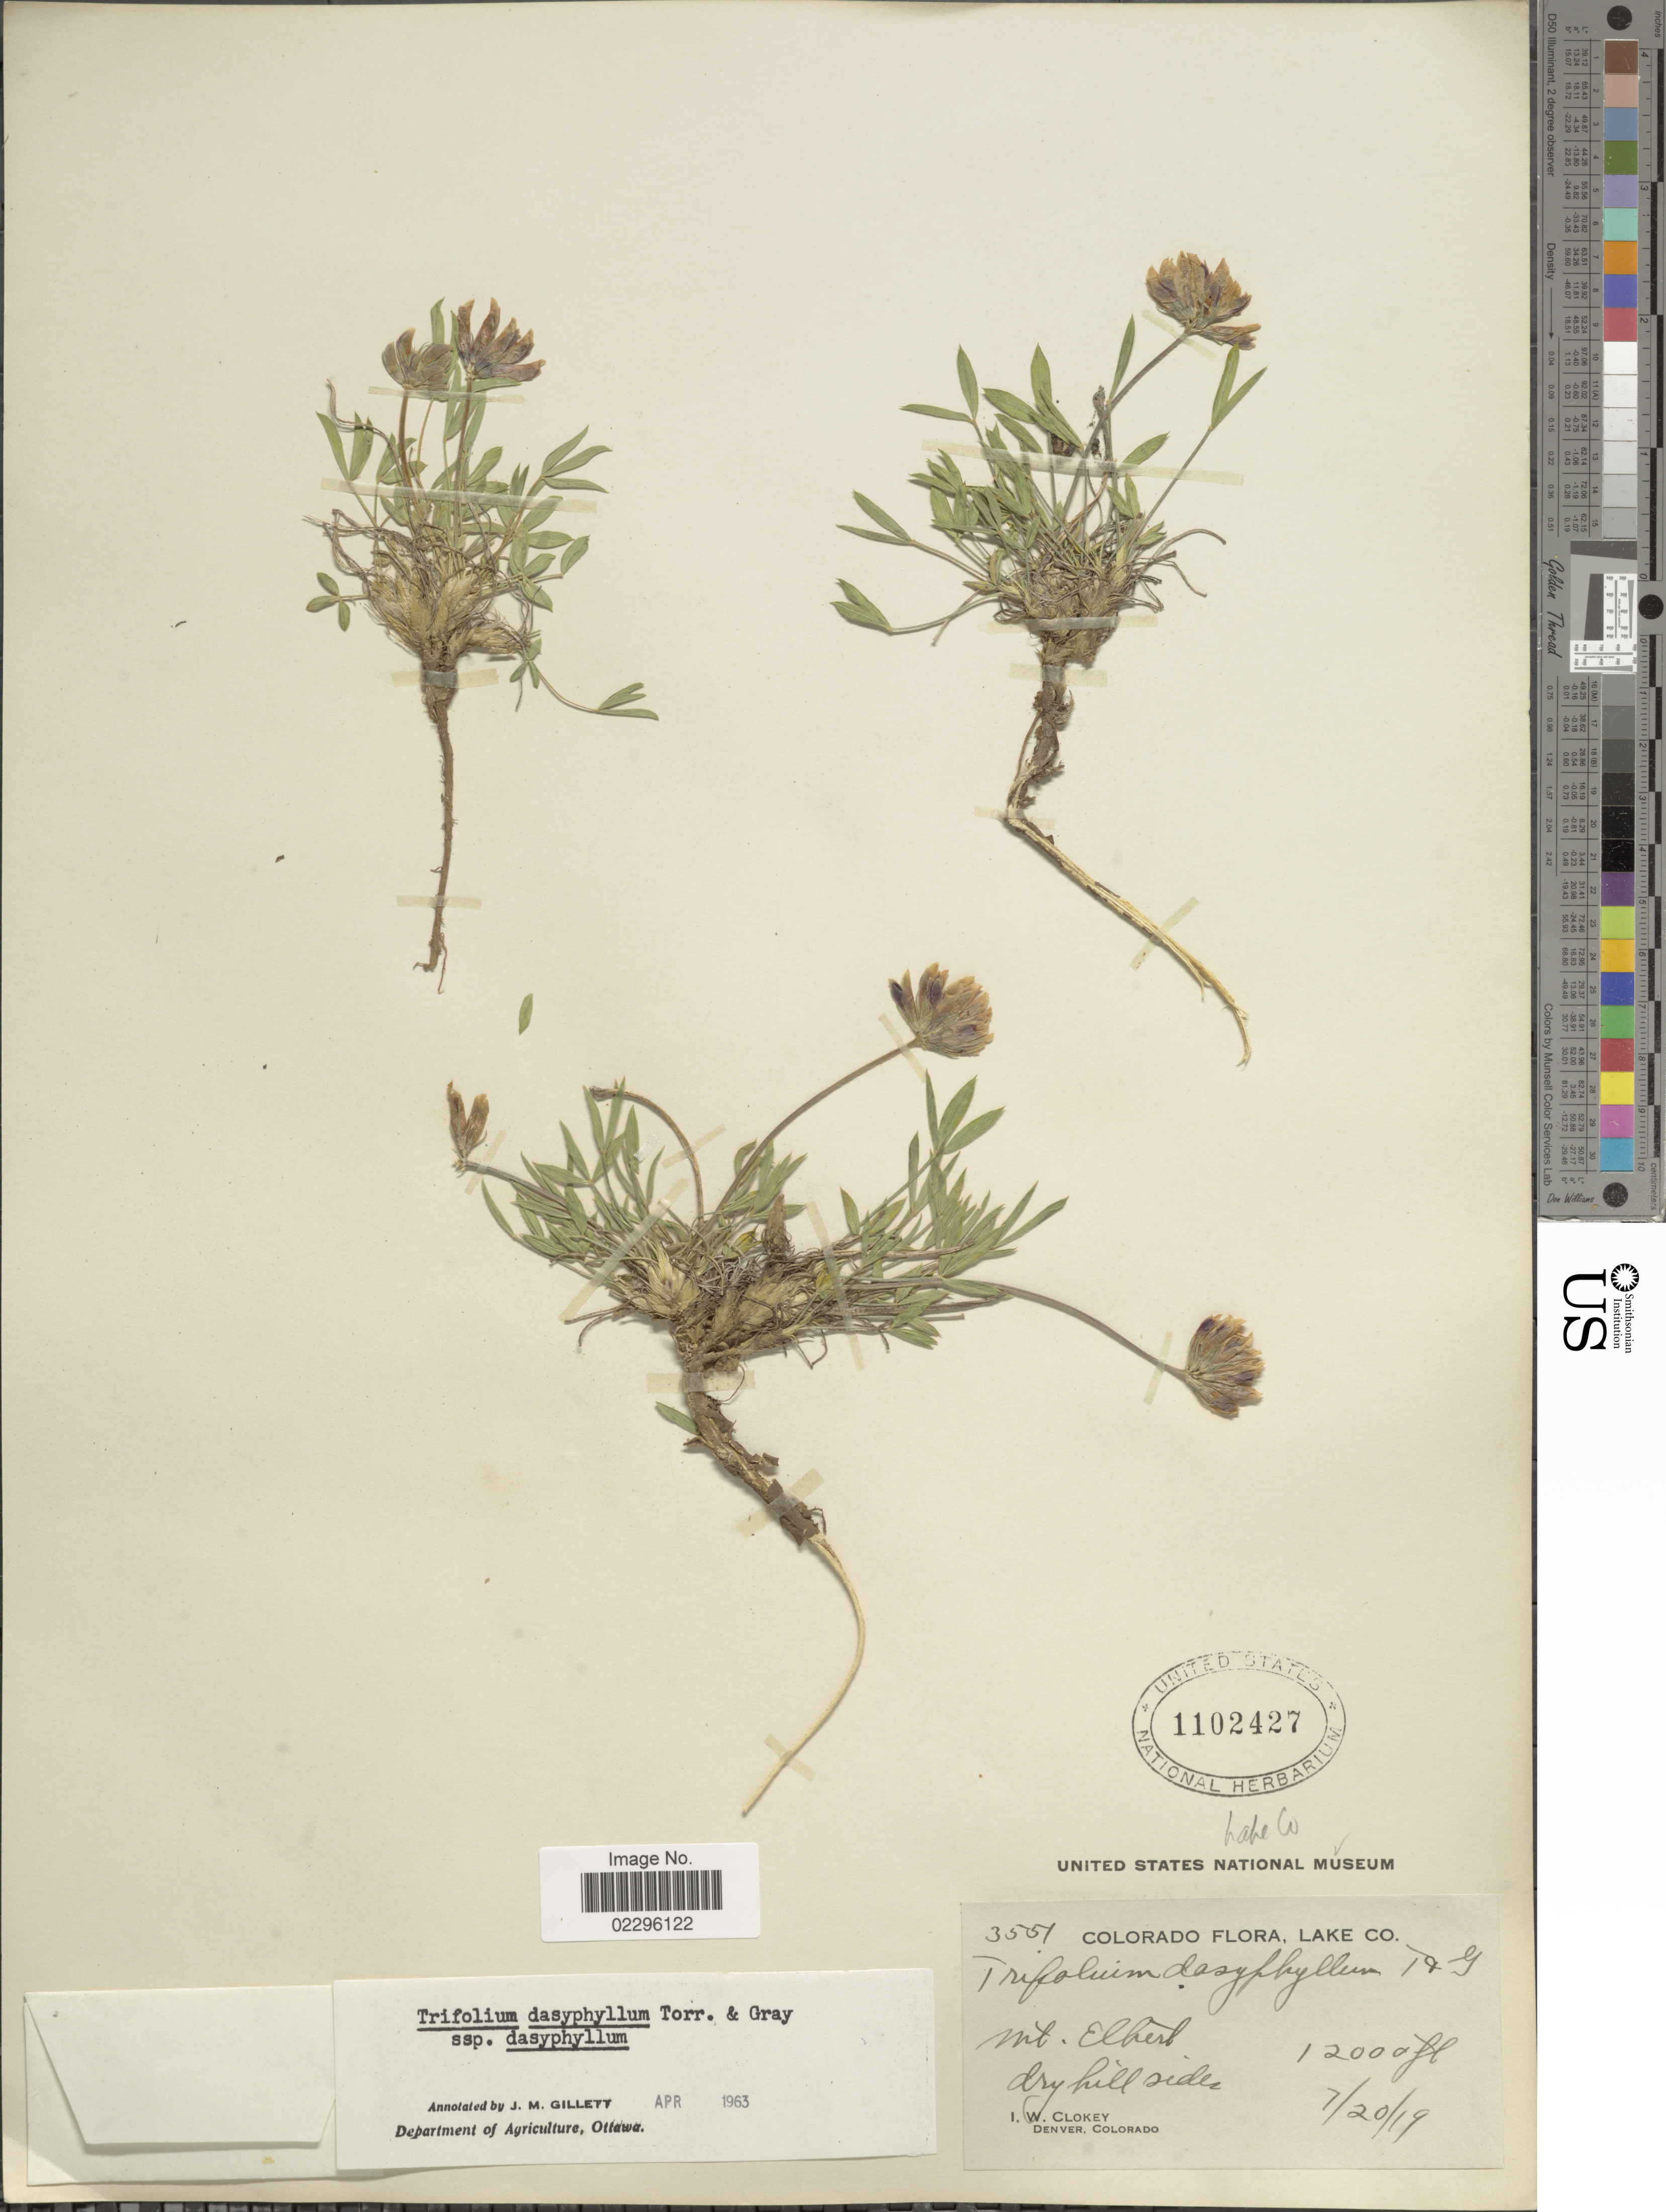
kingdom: Plantae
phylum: Tracheophyta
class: Magnoliopsida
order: Fabales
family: Fabaceae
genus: Trifolium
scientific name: Trifolium dasyphyllum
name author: Torr. & A. Gray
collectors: I. W. Clokey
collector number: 3551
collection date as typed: Transcribed d/m/y: 20/7/19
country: United States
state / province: Colorado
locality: Lake Co., Mt. Elherb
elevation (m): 3658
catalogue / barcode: US 1102427